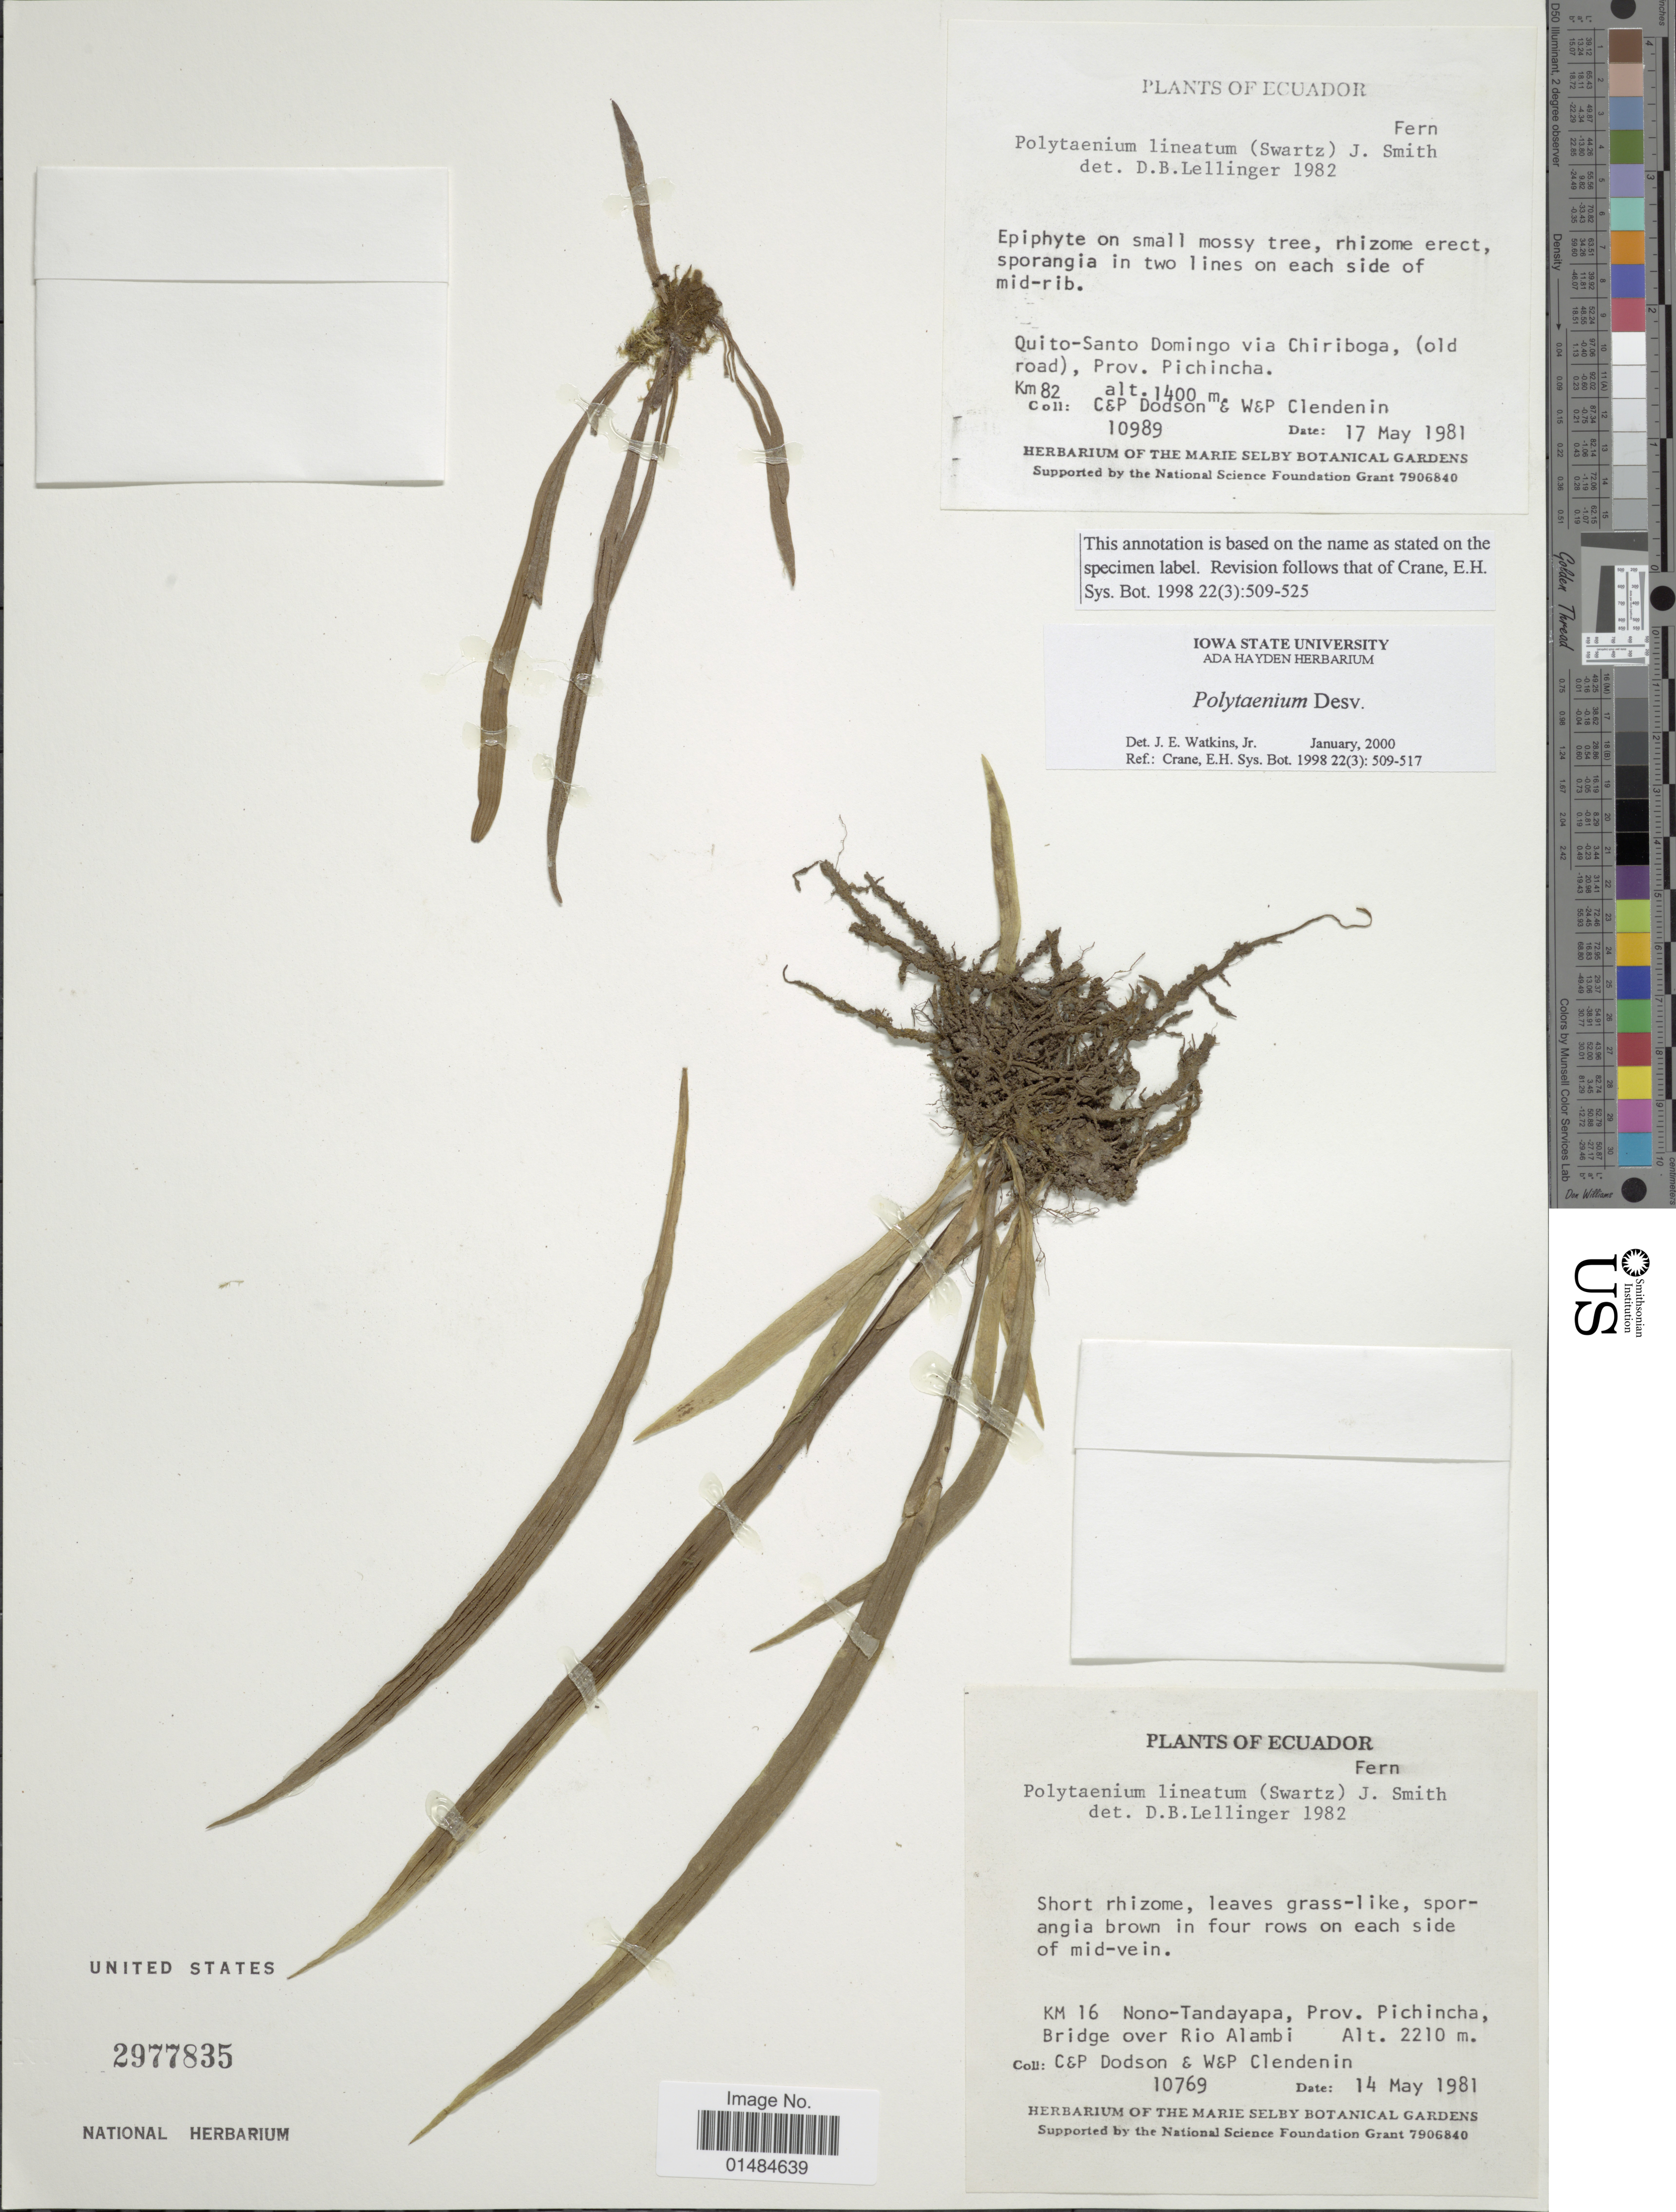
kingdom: Plantae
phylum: Tracheophyta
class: Polypodiopsida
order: Polypodiales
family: Pteridaceae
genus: Polytaenium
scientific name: Polytaenium lineatum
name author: (Sw.) J. Sm.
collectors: C. Dodson, P. M. Dodson, W. Clendenin & P. Clendenin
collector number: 10769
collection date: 1981-05-14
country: Ecuador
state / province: Pichincha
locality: Km 16 Nono-Tandayapa, Prov. Pichincha, Bridge over Rio Alambi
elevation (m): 2210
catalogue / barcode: US 2977835-2